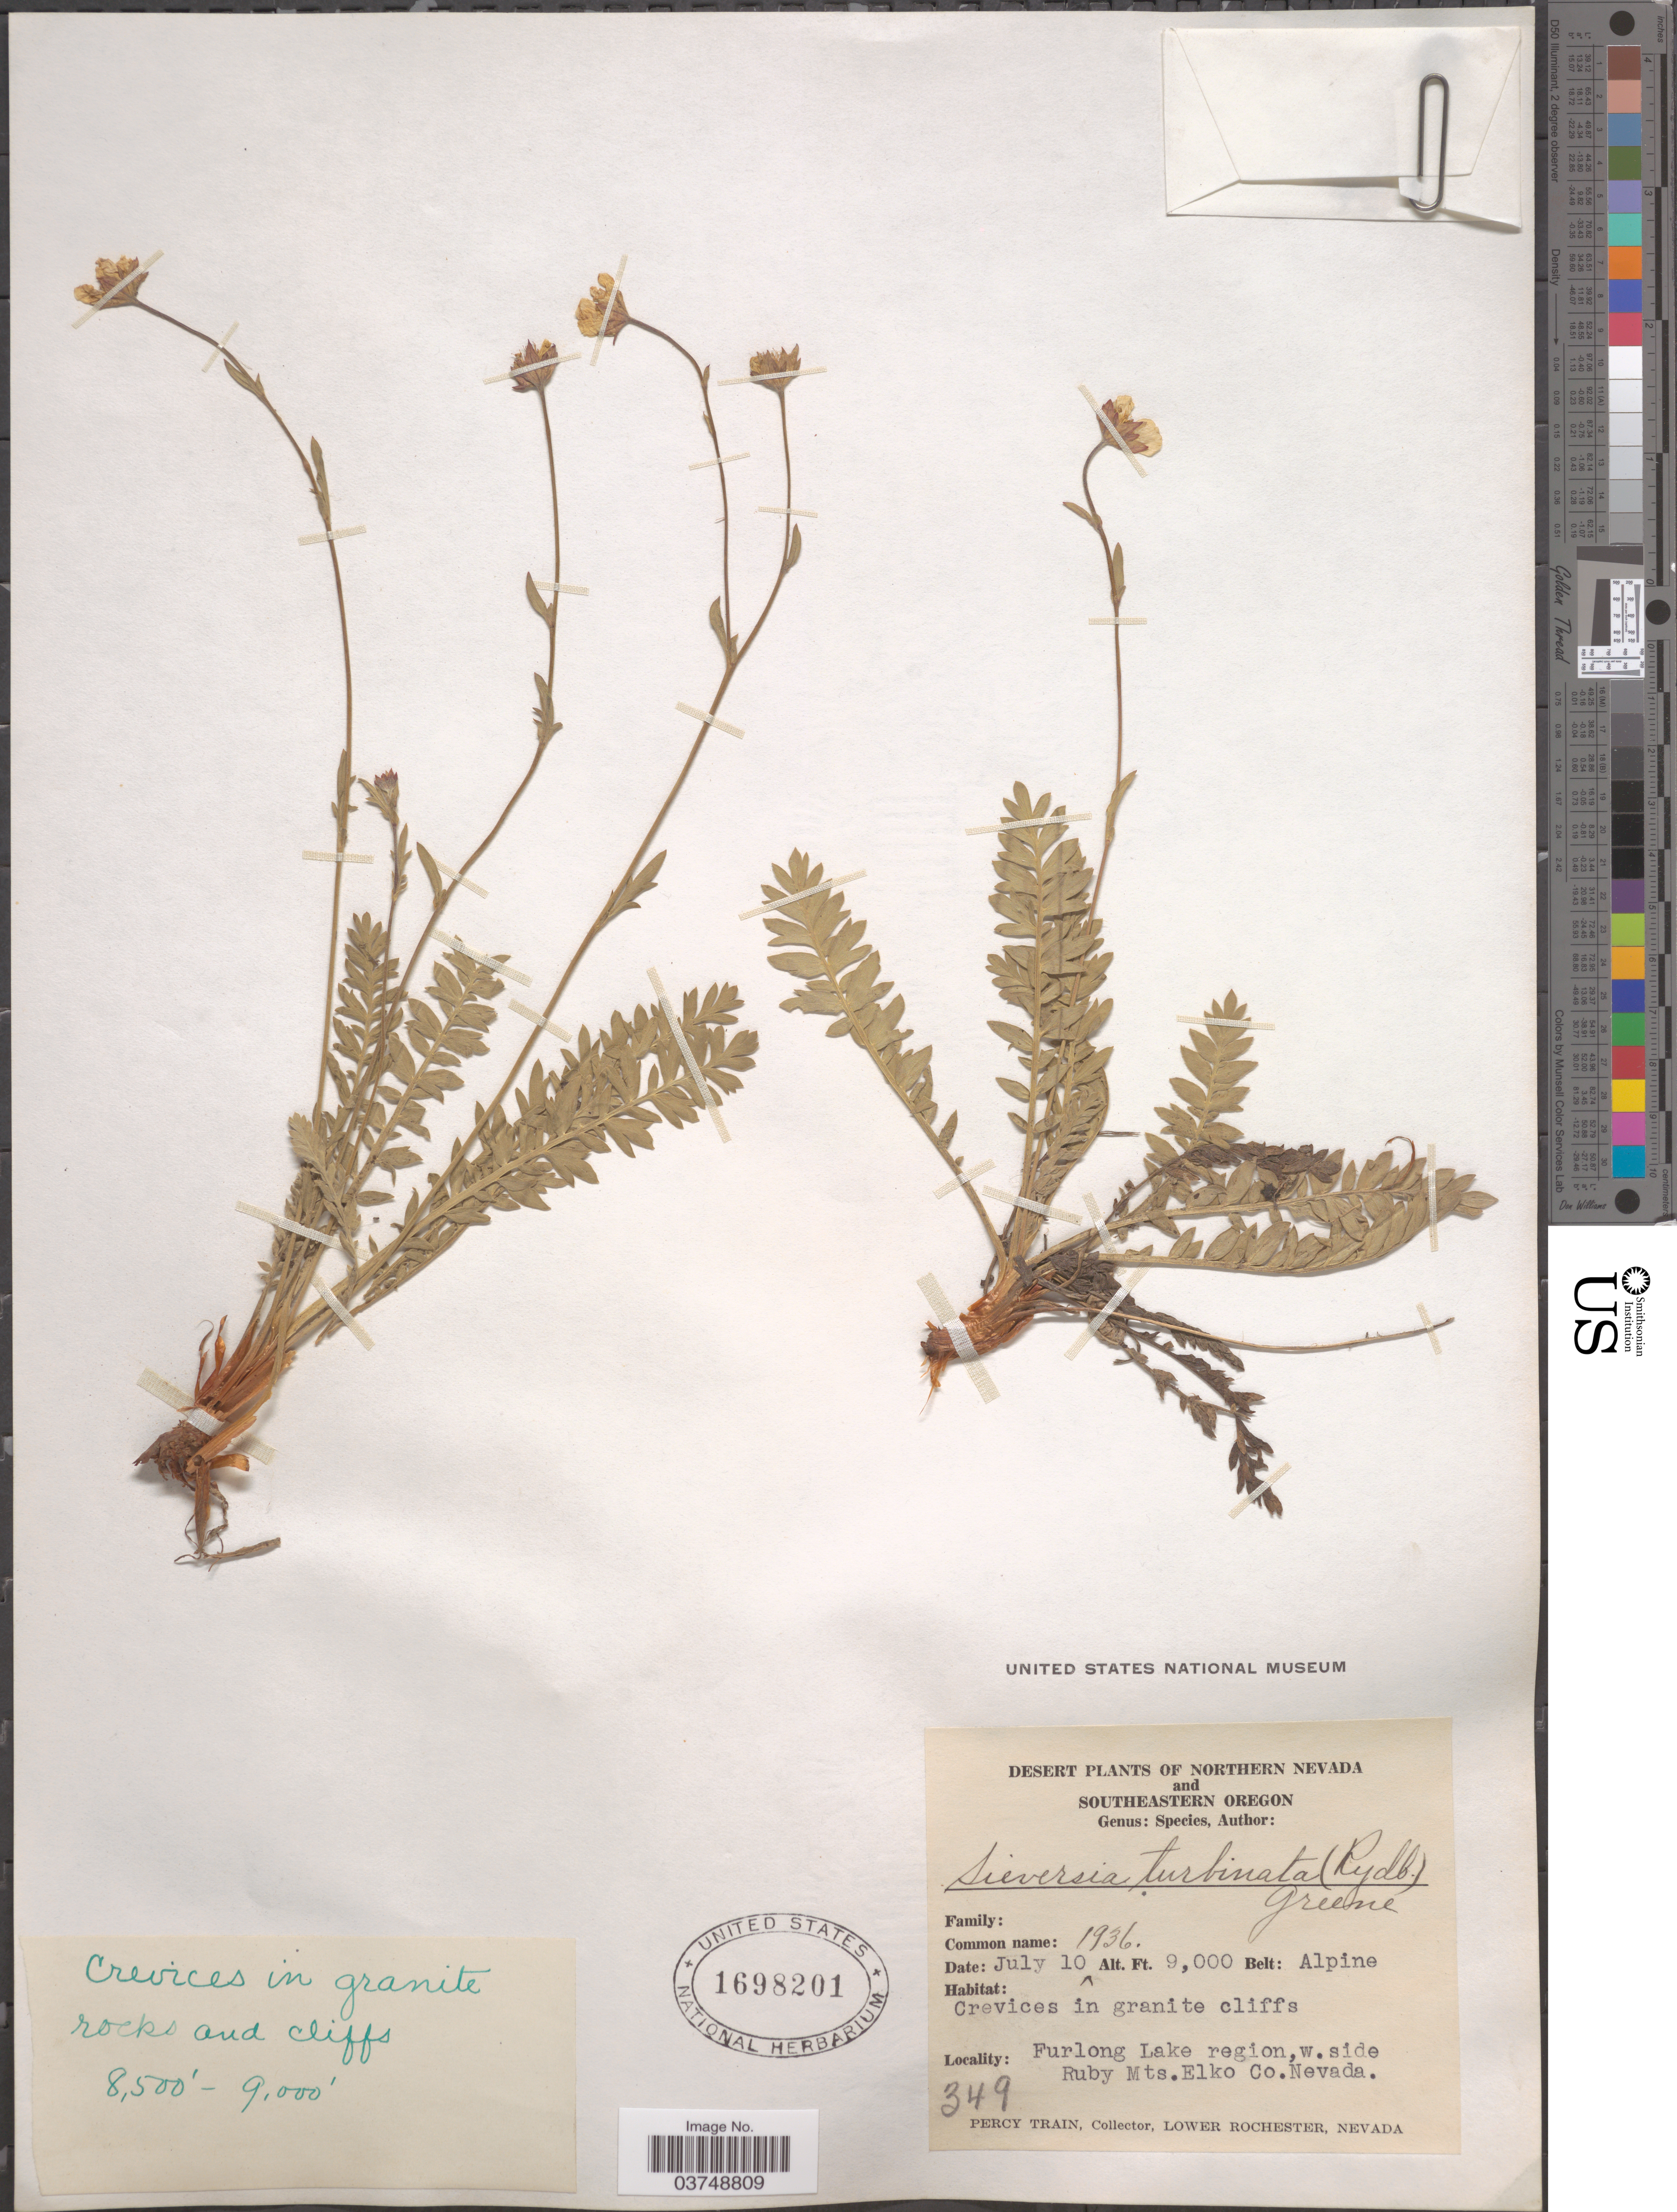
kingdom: Plantae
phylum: Tracheophyta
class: Magnoliopsida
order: Rosales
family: Rosaceae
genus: Geum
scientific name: Geum rossii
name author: (R. Br.) Ser.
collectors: P. Train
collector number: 349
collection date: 1936-07-10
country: United States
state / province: Nevada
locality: Northern Nevada. Belt: Alpine. Furlong Lake region, w. side Ruby Mts. Elko Co.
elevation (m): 2743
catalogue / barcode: US 1698201